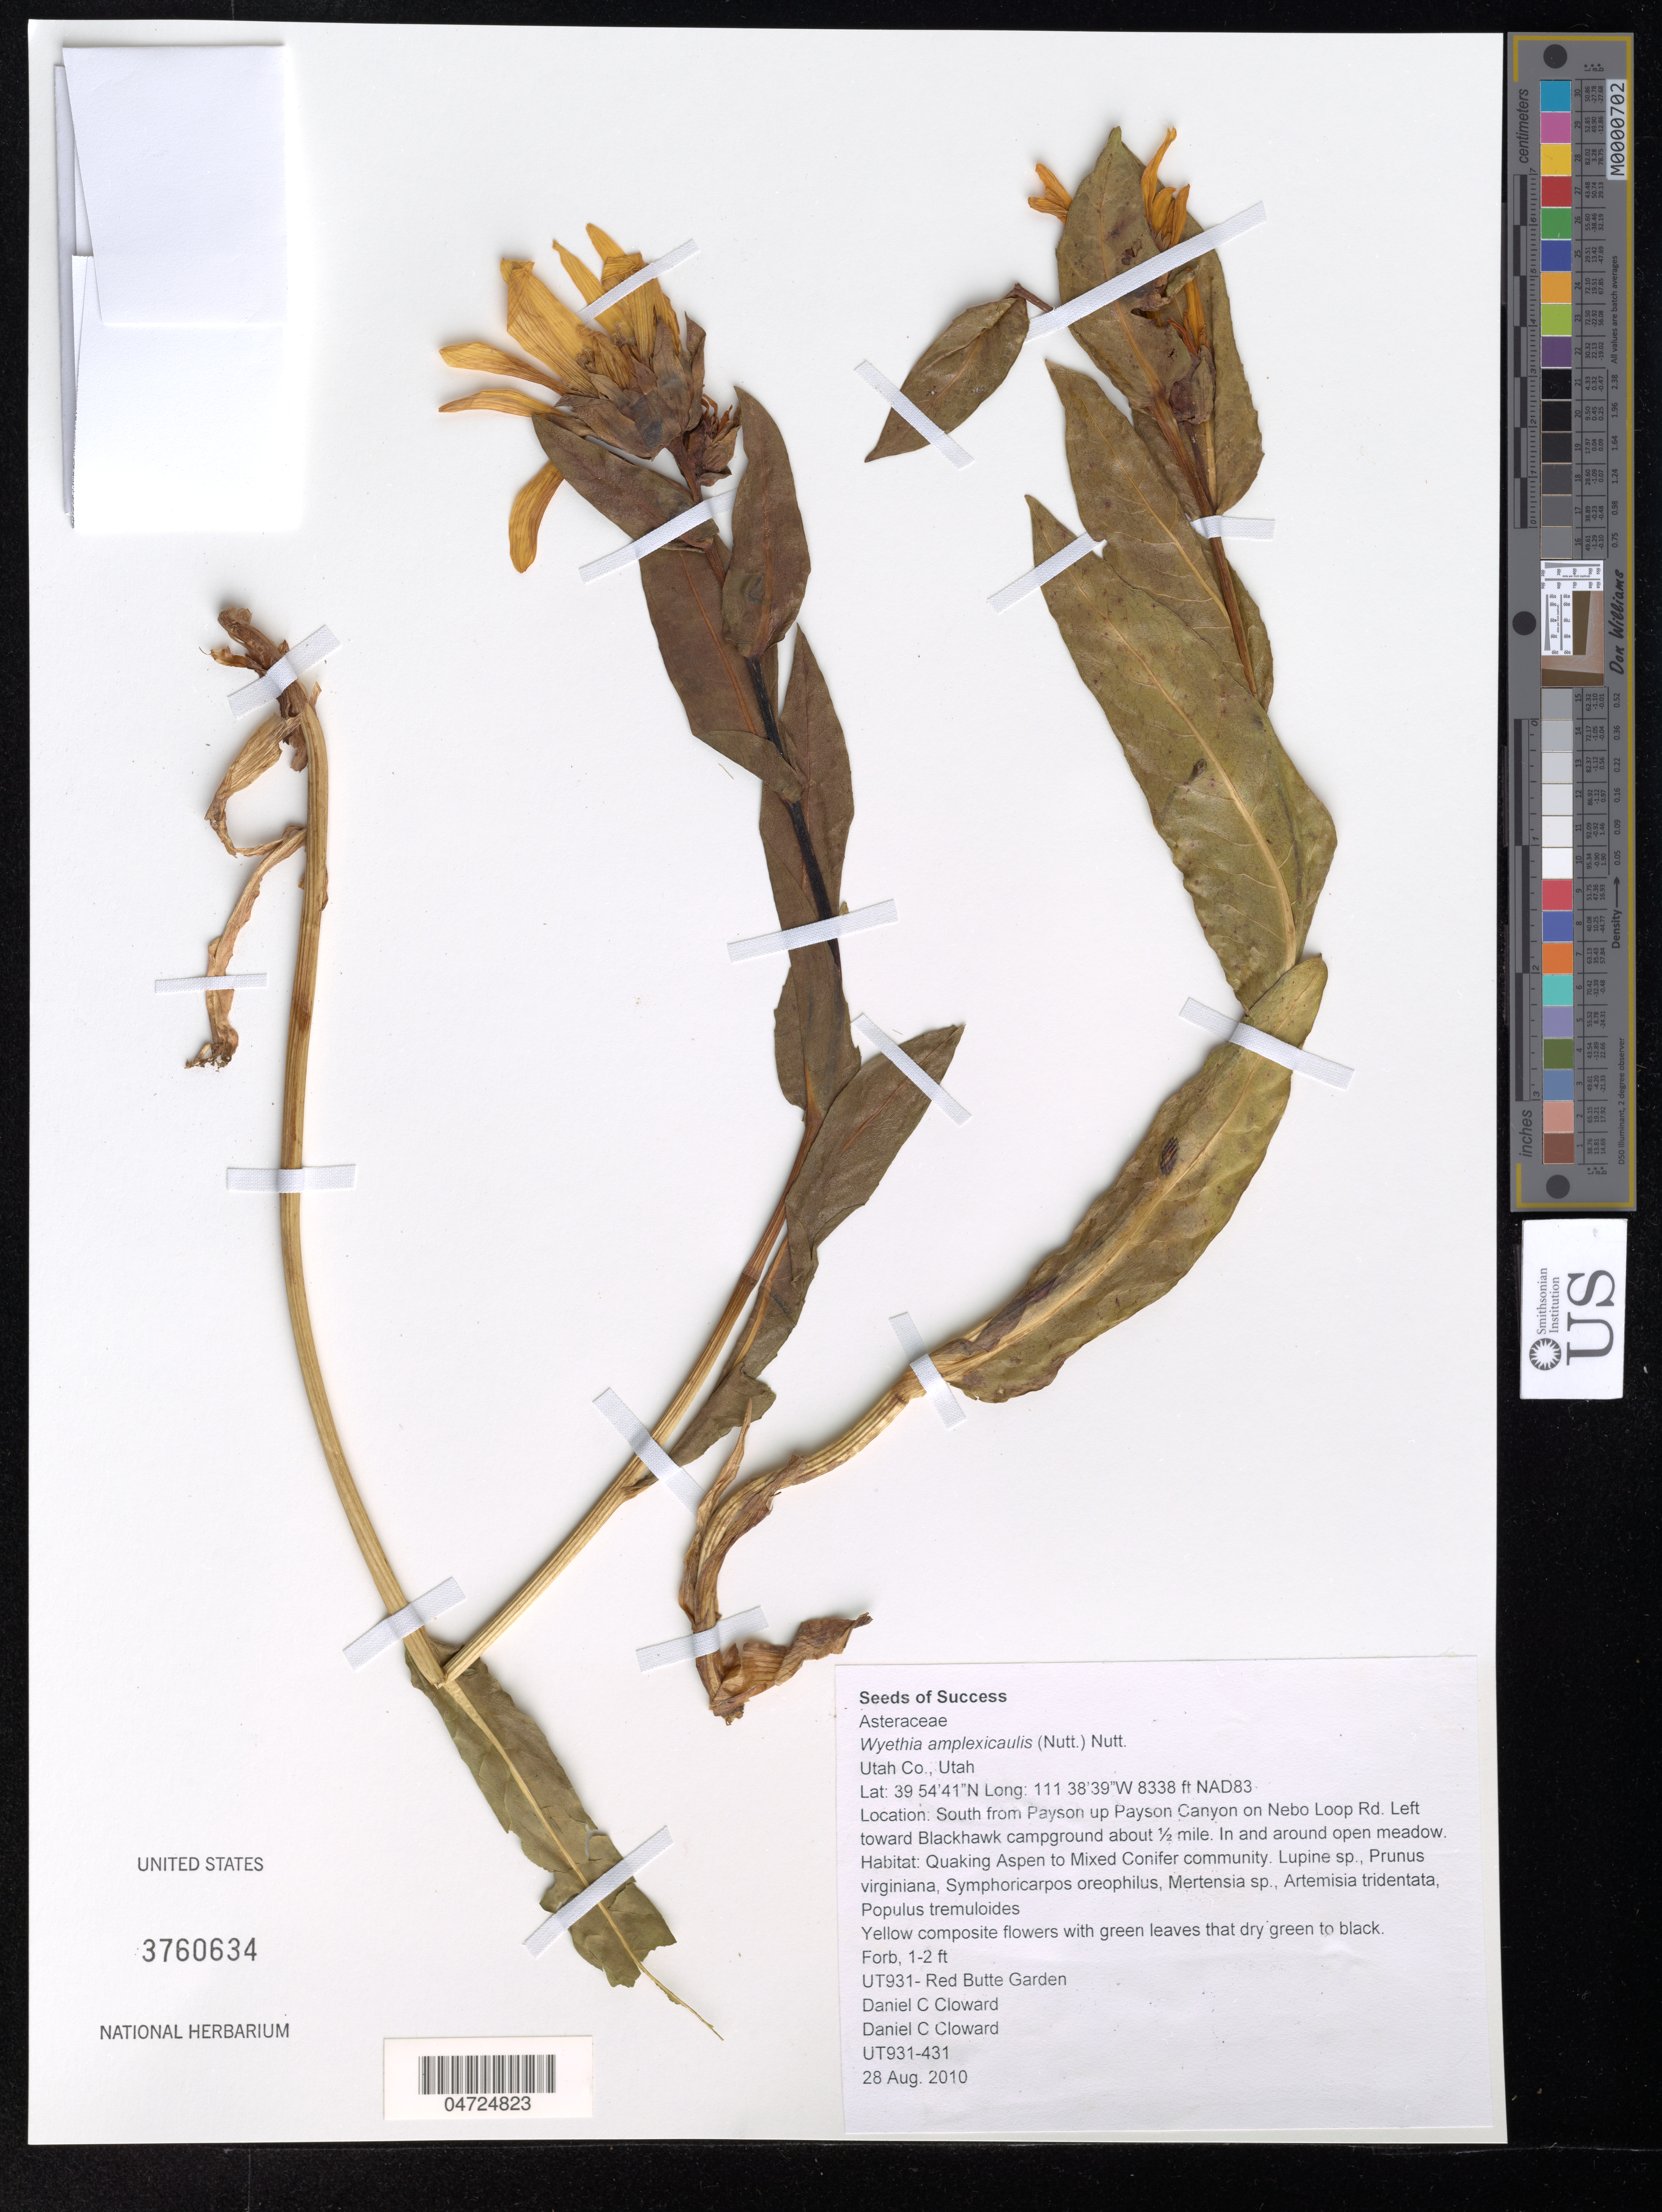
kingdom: Plantae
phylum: Tracheophyta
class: Magnoliopsida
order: Asterales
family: Asteraceae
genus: Wyethia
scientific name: Wyethia amplexicaulis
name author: Nutt.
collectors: D. Cloward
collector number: UT931-431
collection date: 2010-08-28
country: United States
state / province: Utah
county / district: Utah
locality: Utah Co. NAD83. South from Payson up Payson Canyon on Nebo Loop Rd. Left toward Blackhawk campground about ½ mile. UT931-Red Butte Garden.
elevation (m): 2541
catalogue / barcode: US 3760634